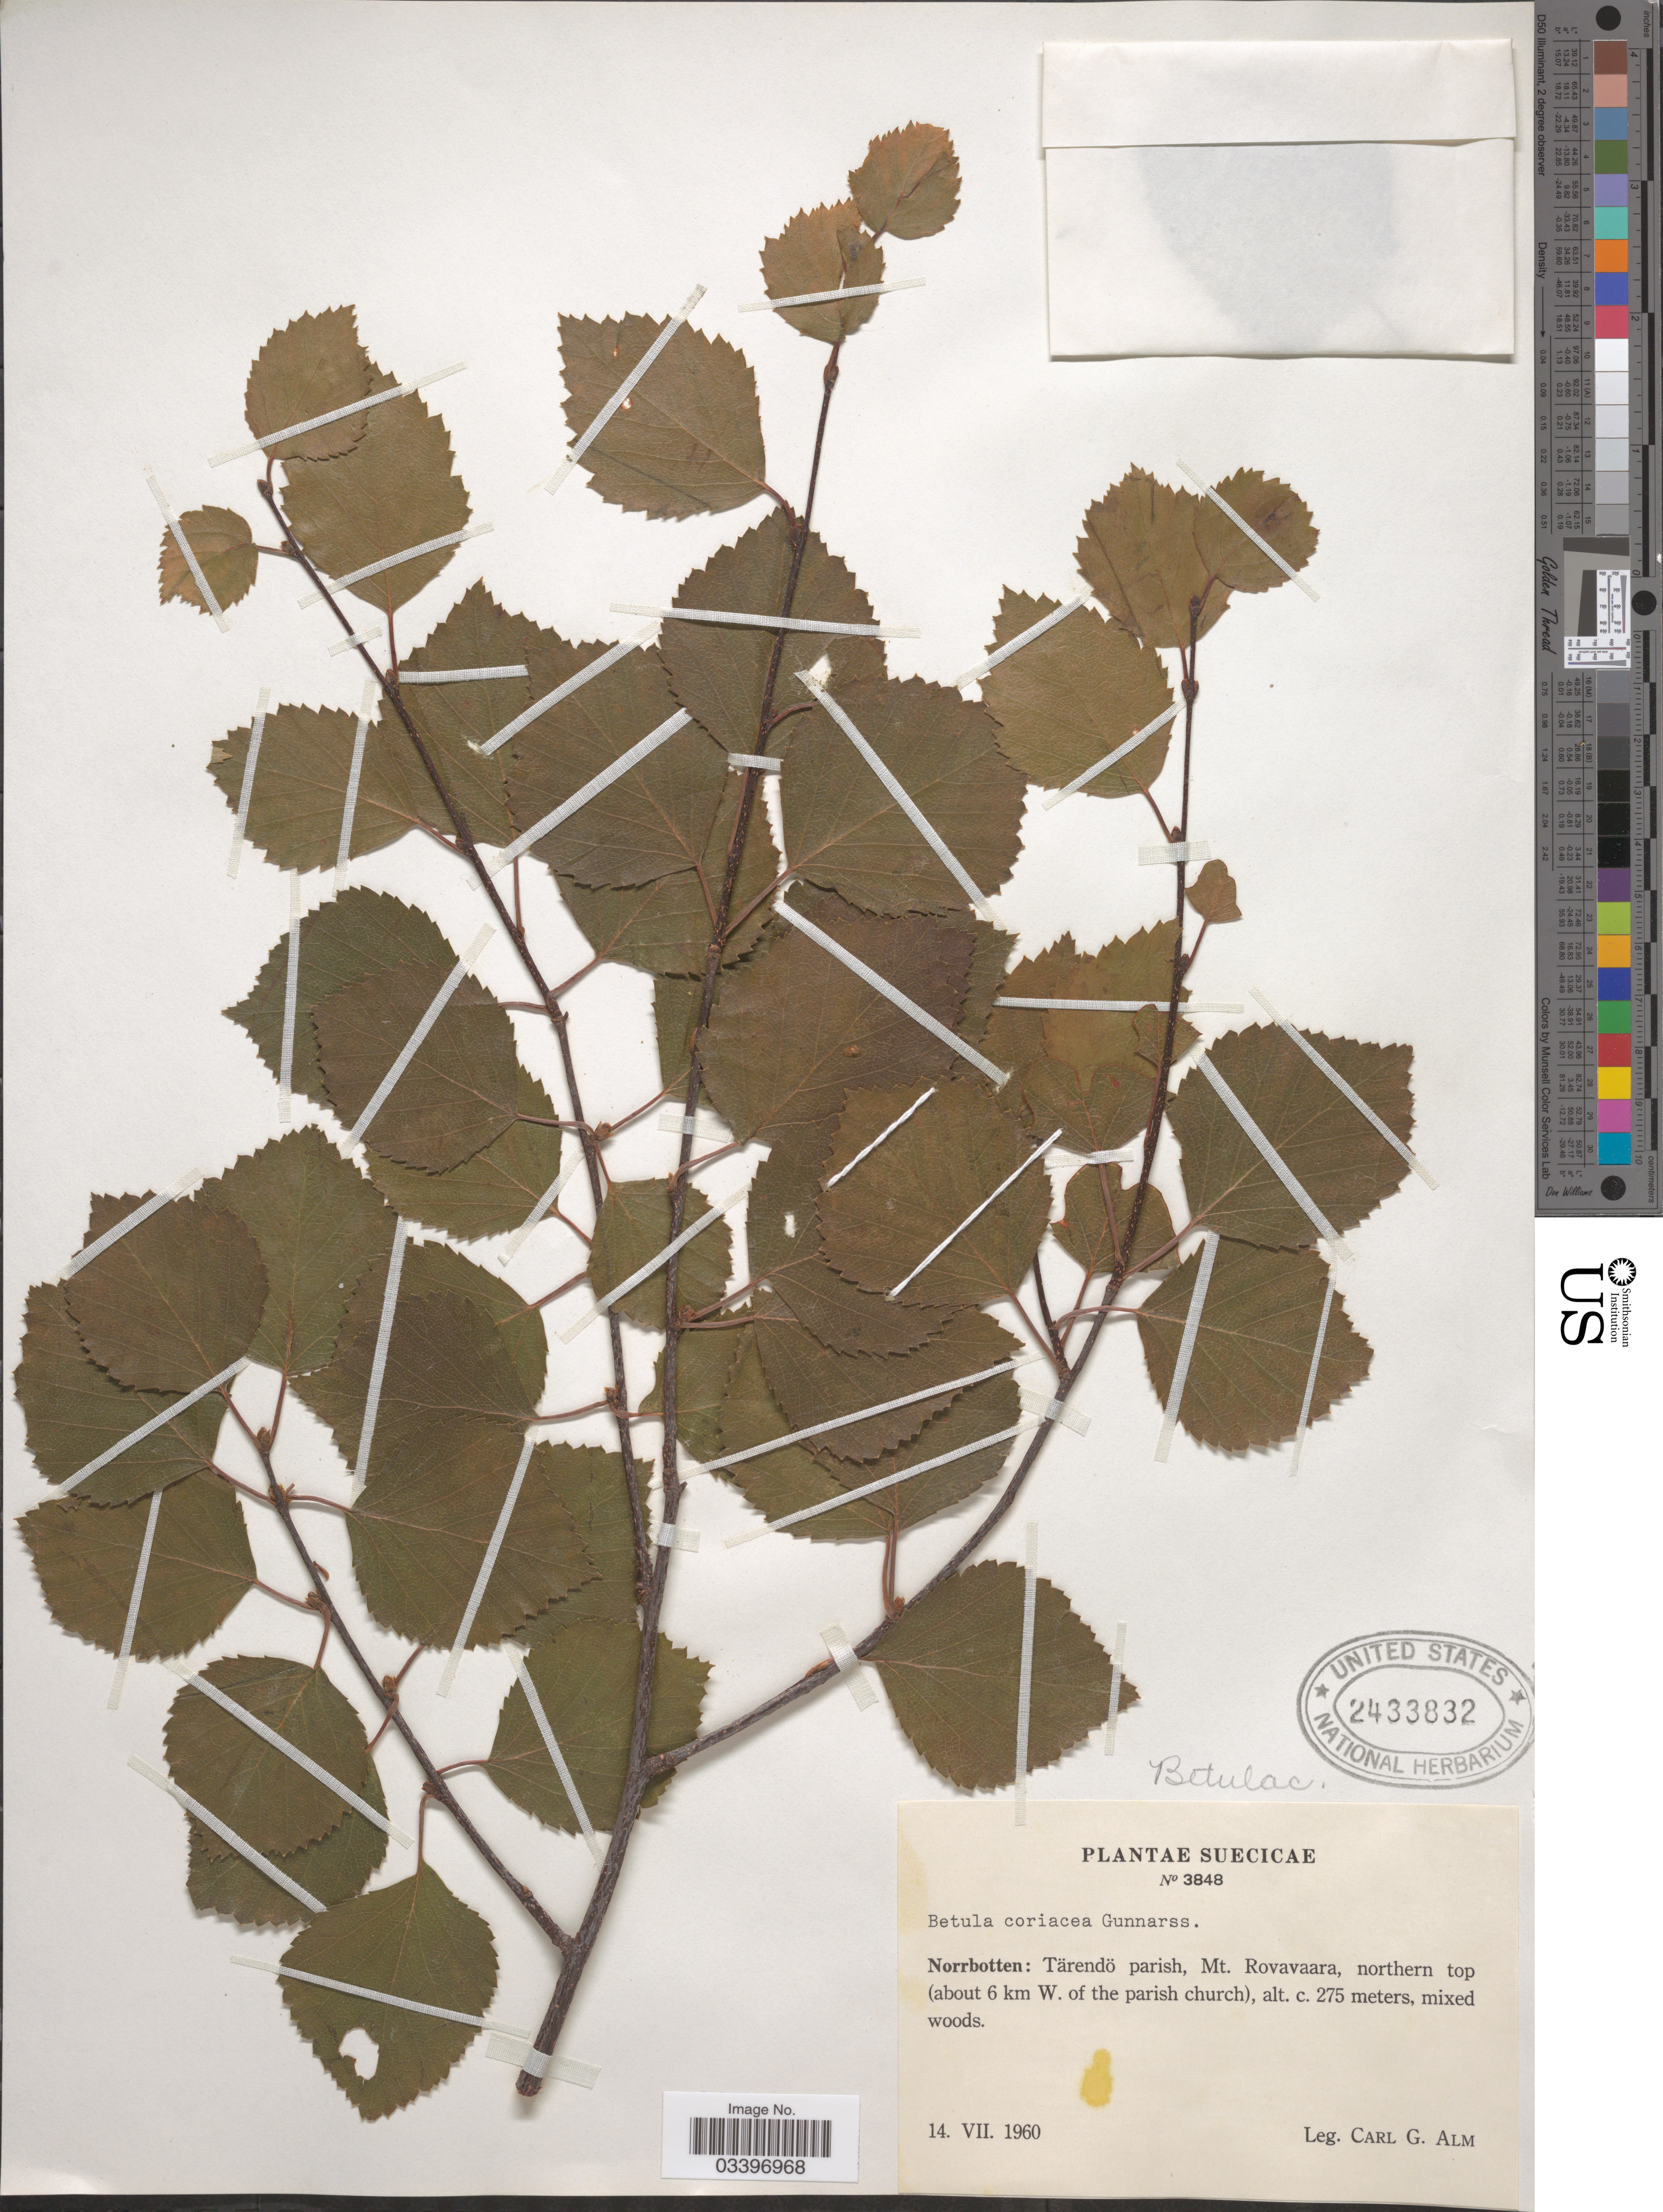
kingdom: Plantae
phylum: Tracheophyta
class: Magnoliopsida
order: Fagales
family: Betulaceae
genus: Betula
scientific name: Betula coriacea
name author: Pamp.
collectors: C. G. Alm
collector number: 3848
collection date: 1960-07-14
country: Sweden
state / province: Norrbotten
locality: Suecicae. Tärendö parish, Mt. Rovavaara, northern top (about 6 km W. of the parish church).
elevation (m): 275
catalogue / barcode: US 2433832